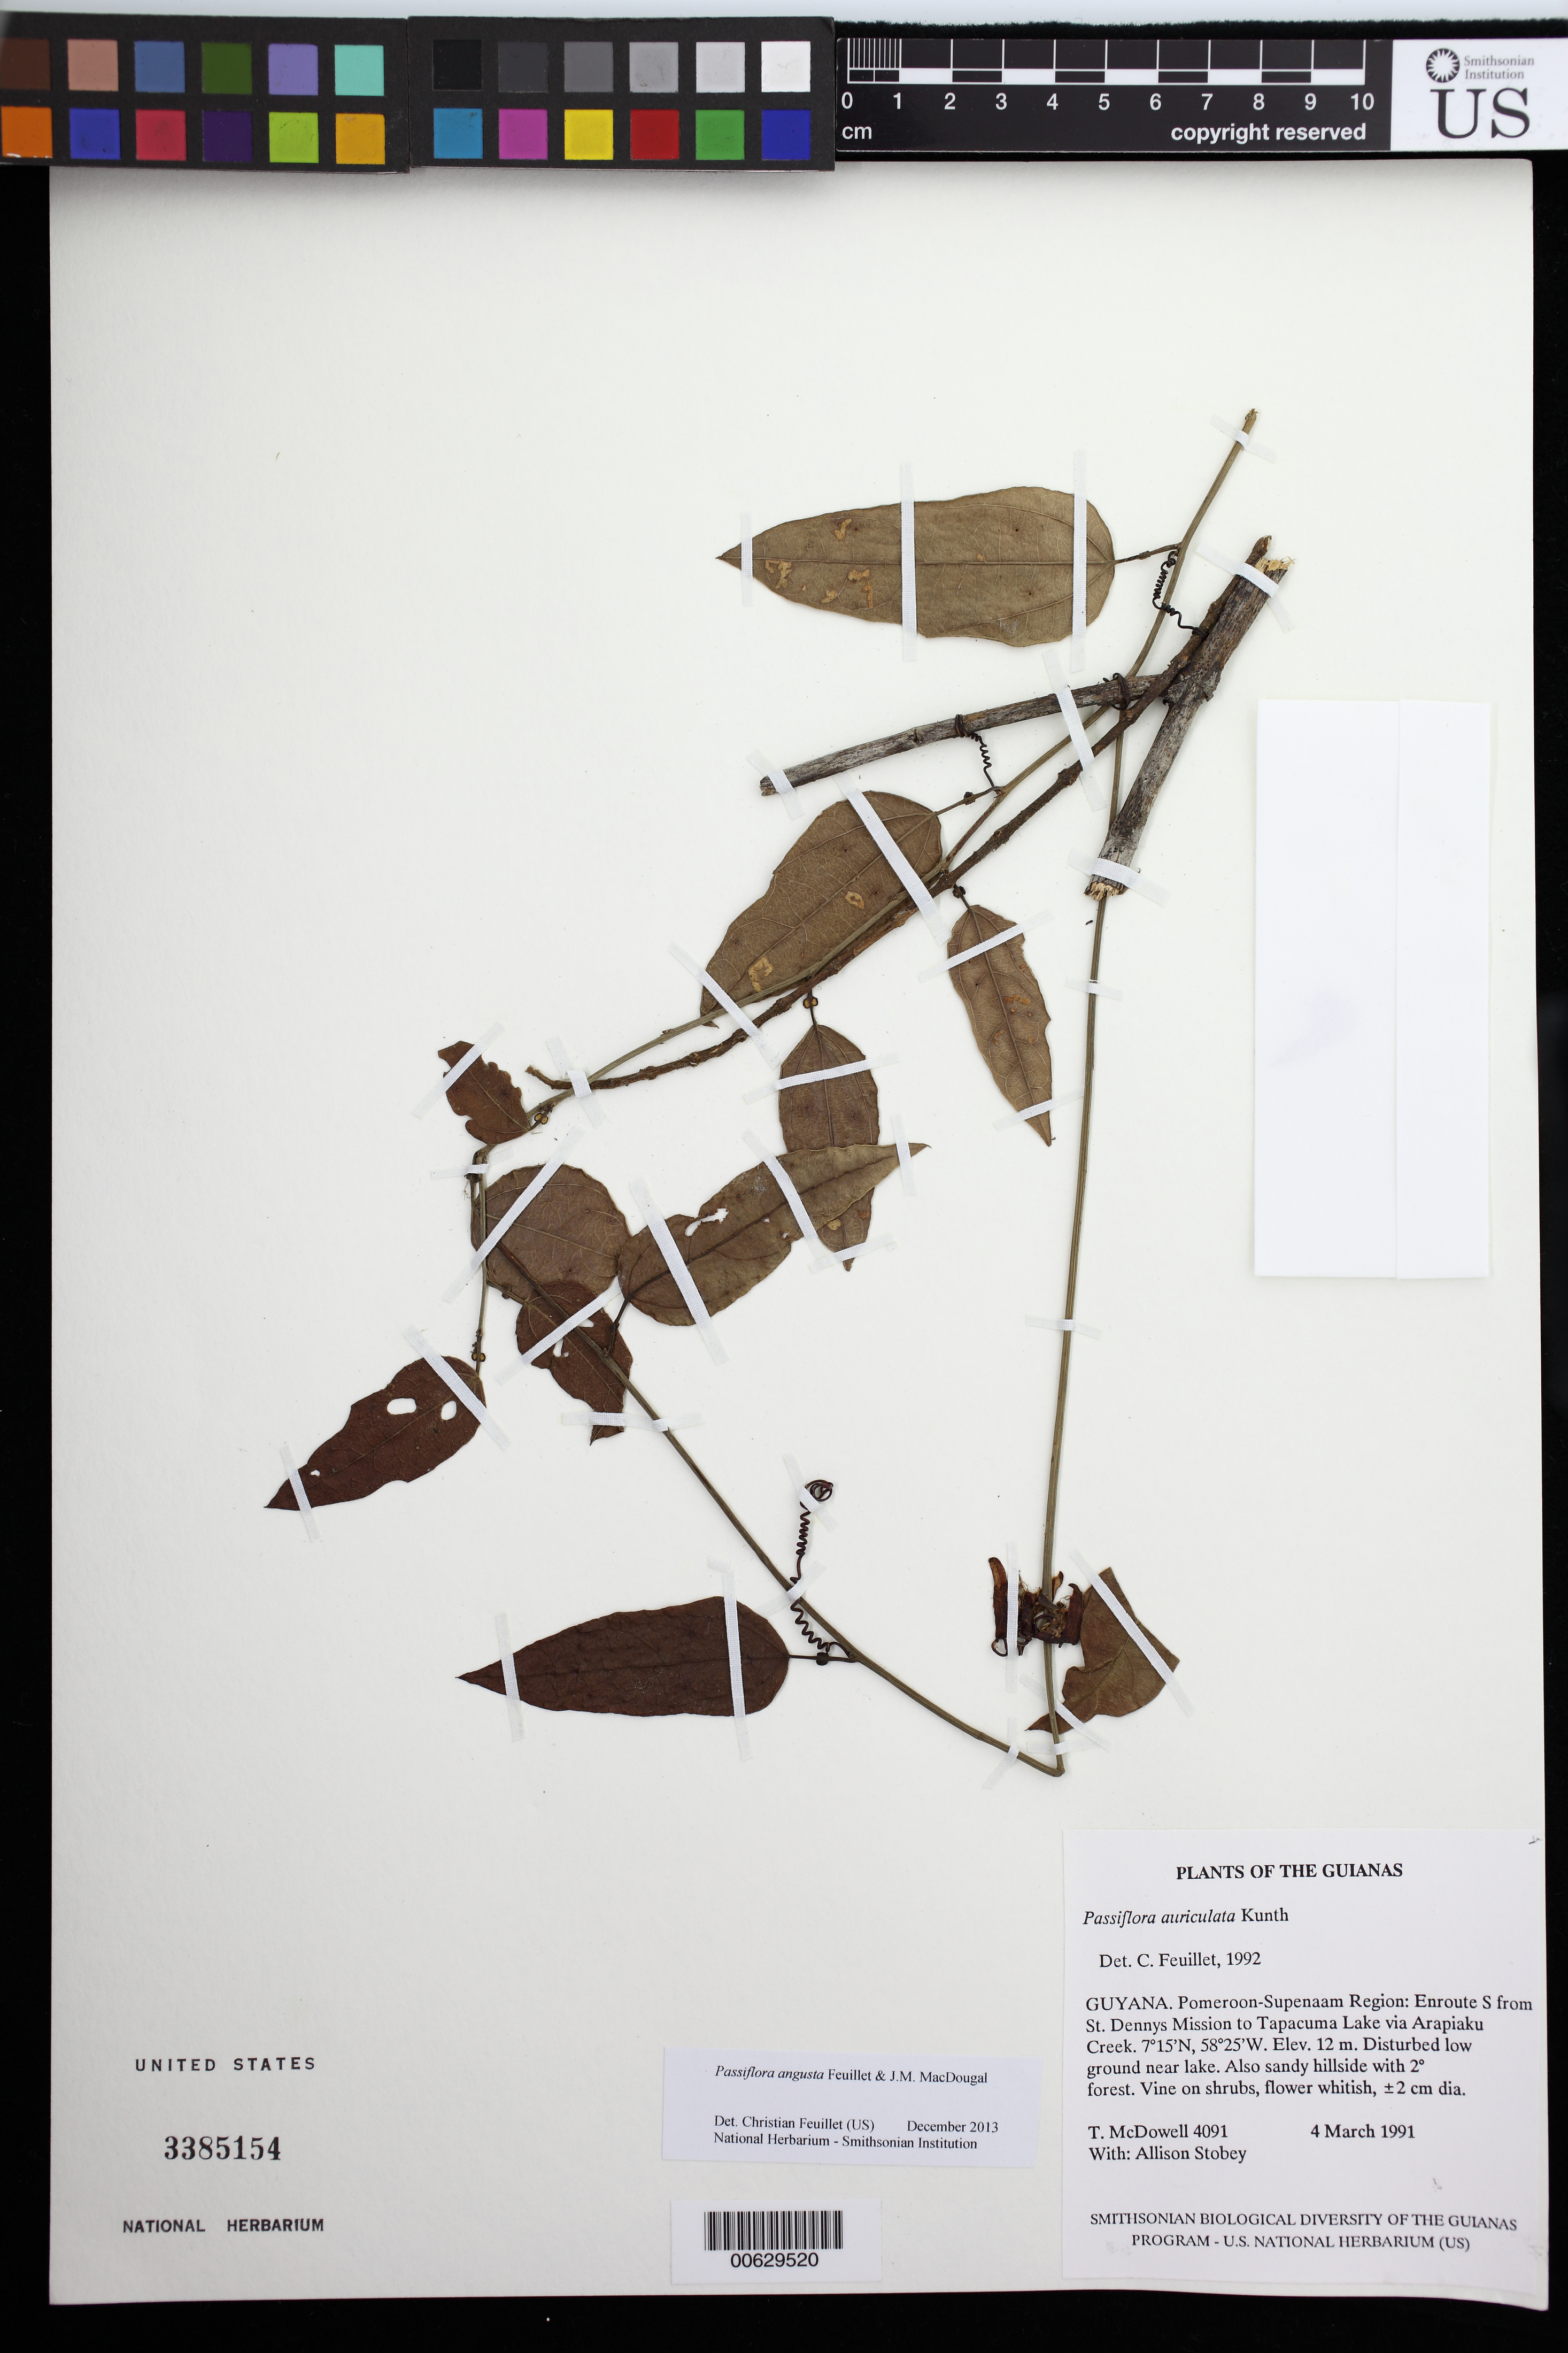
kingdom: Plantae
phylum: Tracheophyta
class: Magnoliopsida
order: Malpighiales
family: Passifloraceae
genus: Passiflora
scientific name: Passiflora auriculata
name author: Kunth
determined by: Feuillet, C.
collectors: T. McDowell, D. Gopaul, C. N. Horn & J. H. Wiersema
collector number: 4091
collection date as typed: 4 March 1991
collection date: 1991-03-04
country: Guyana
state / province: Pomeroon-Supenaam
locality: Enroute S from St. Dennys Mission to Tapacuma Lake via Arapiaku Creek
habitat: Disturbed low ground near lake. Also sandy hillside with secondary forest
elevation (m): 12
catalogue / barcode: US 3385154